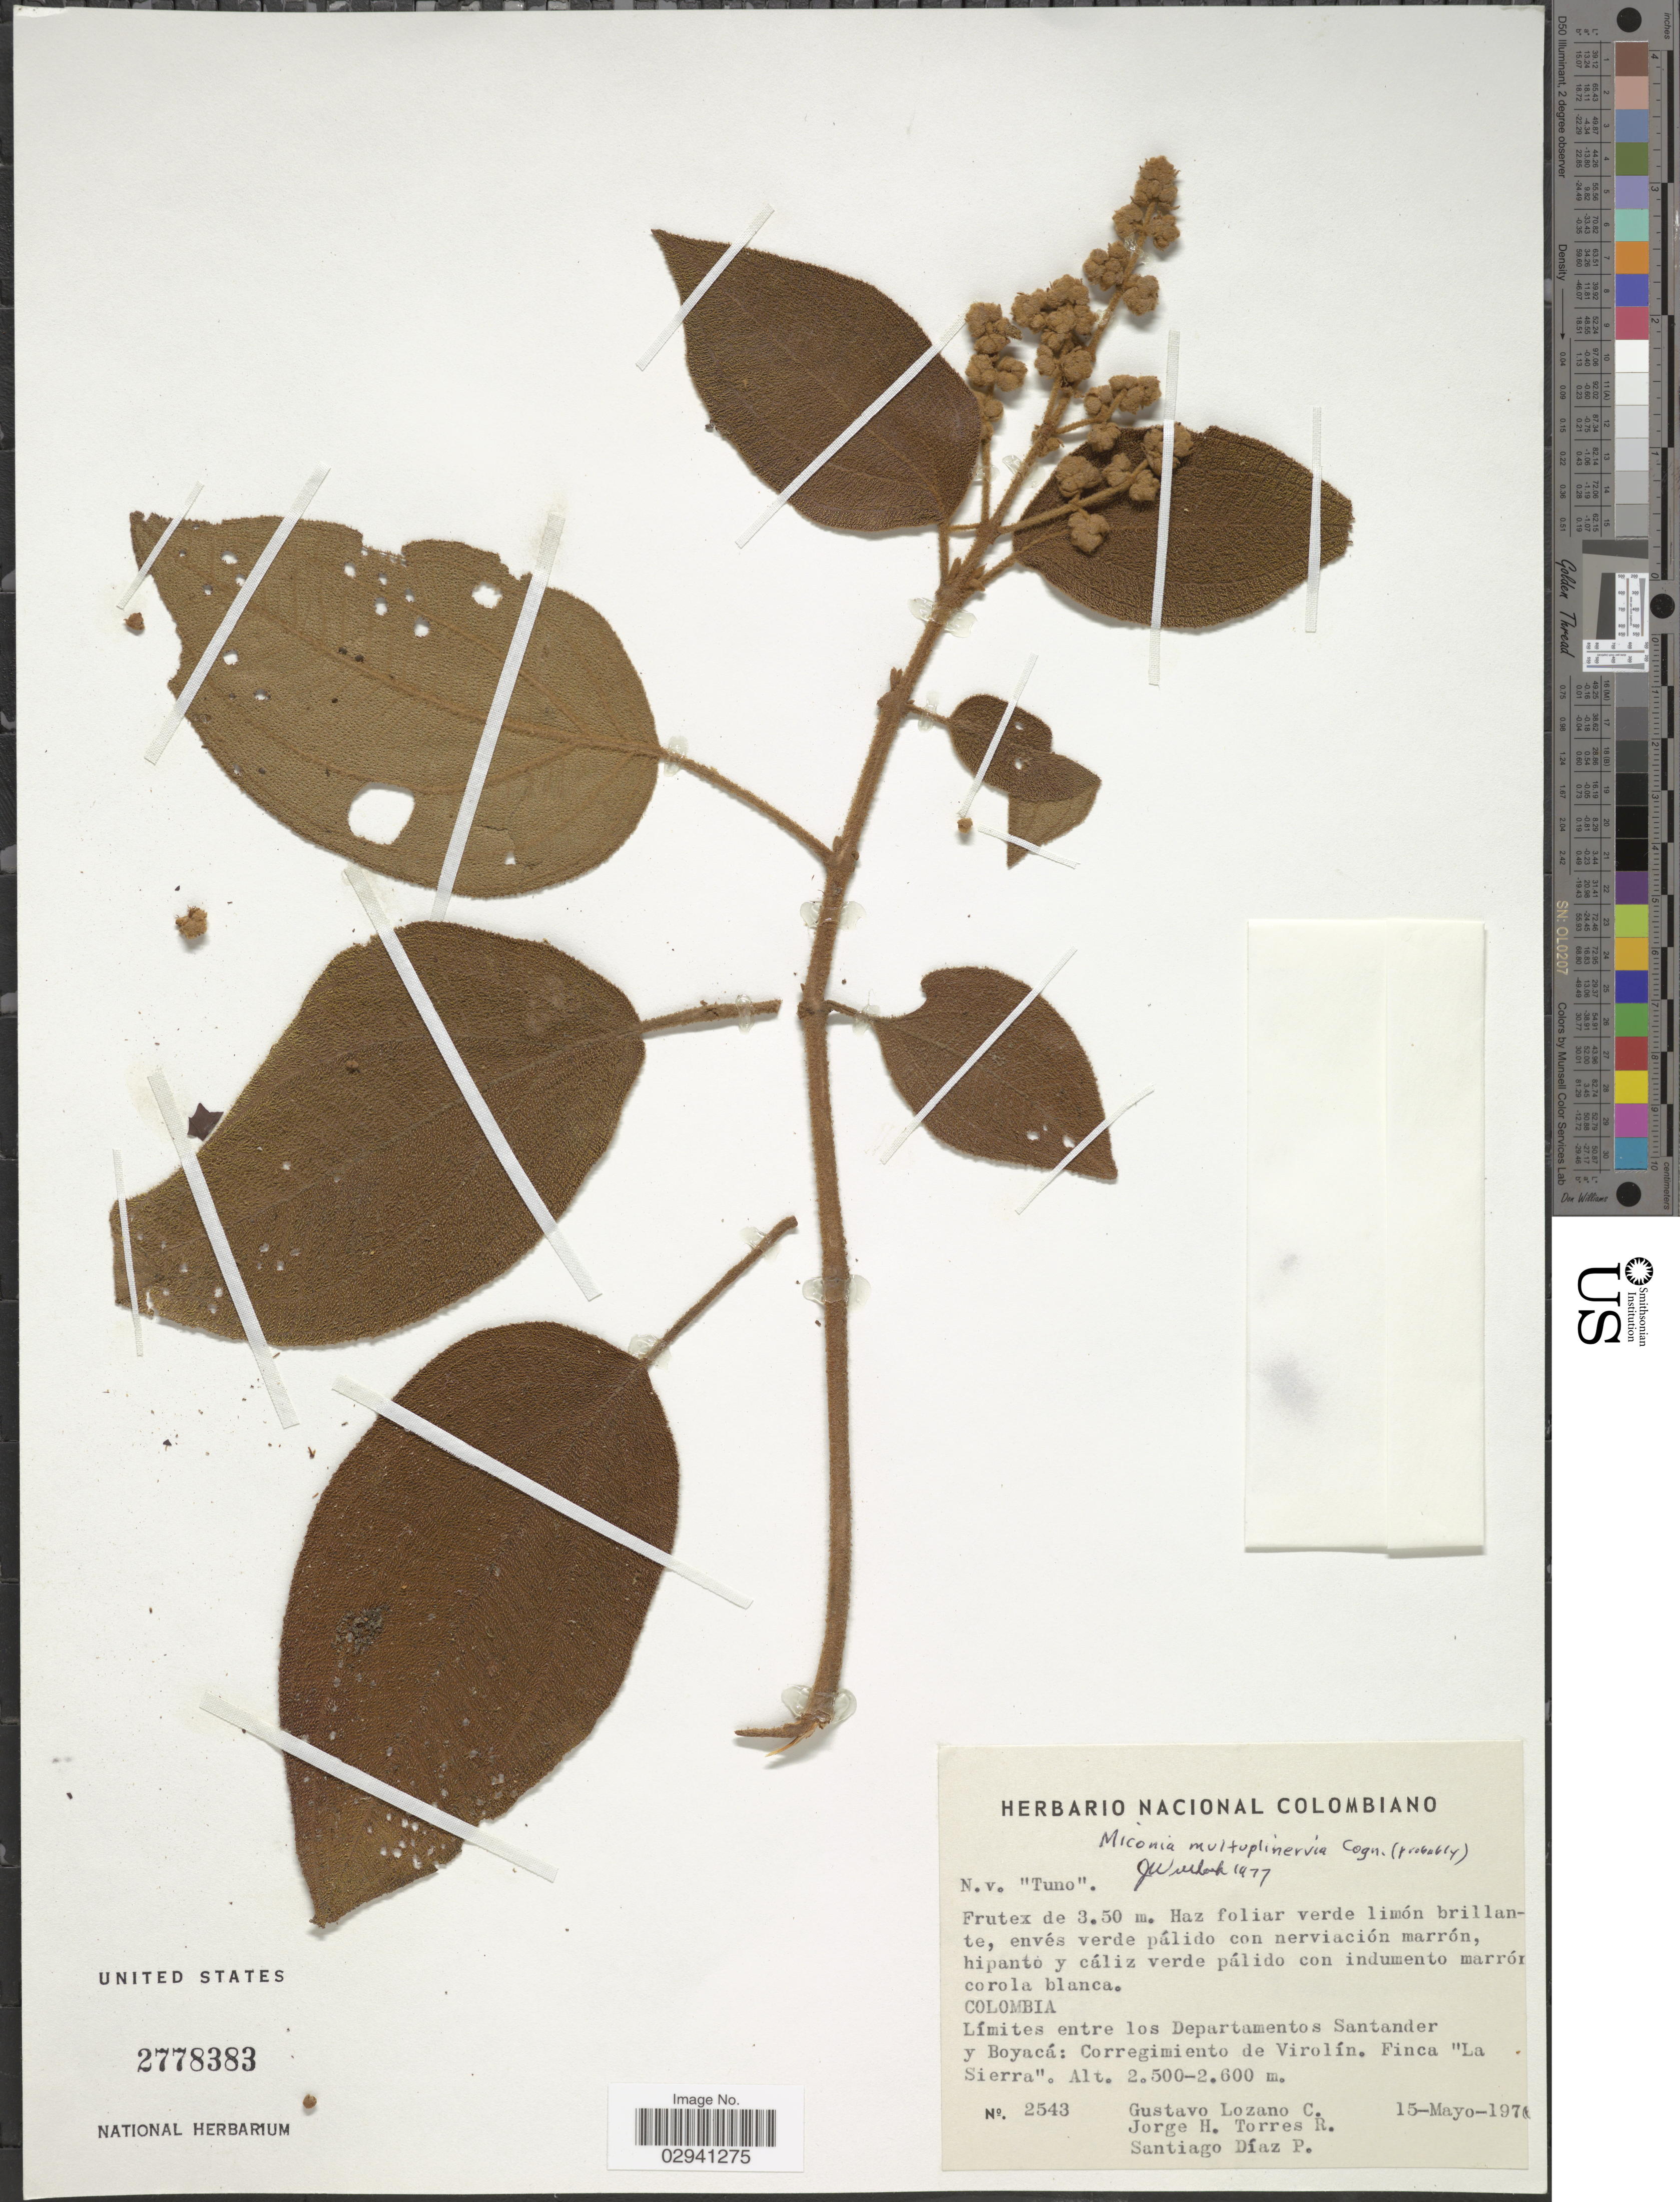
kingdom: Plantae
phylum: Tracheophyta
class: Magnoliopsida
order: Myrtales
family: Melastomataceae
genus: Miconia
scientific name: Miconia multispicata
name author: Naudin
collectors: G. Lozano-Contreras, J. Torres-Romero & S. Diaz P.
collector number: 2543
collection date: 1970-05-15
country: Colombia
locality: Límites entre los Departamentos Santander y Boyacá: Corregimiento de Virolín. Finca "La Sierra".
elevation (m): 2500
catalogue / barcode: US 2778383